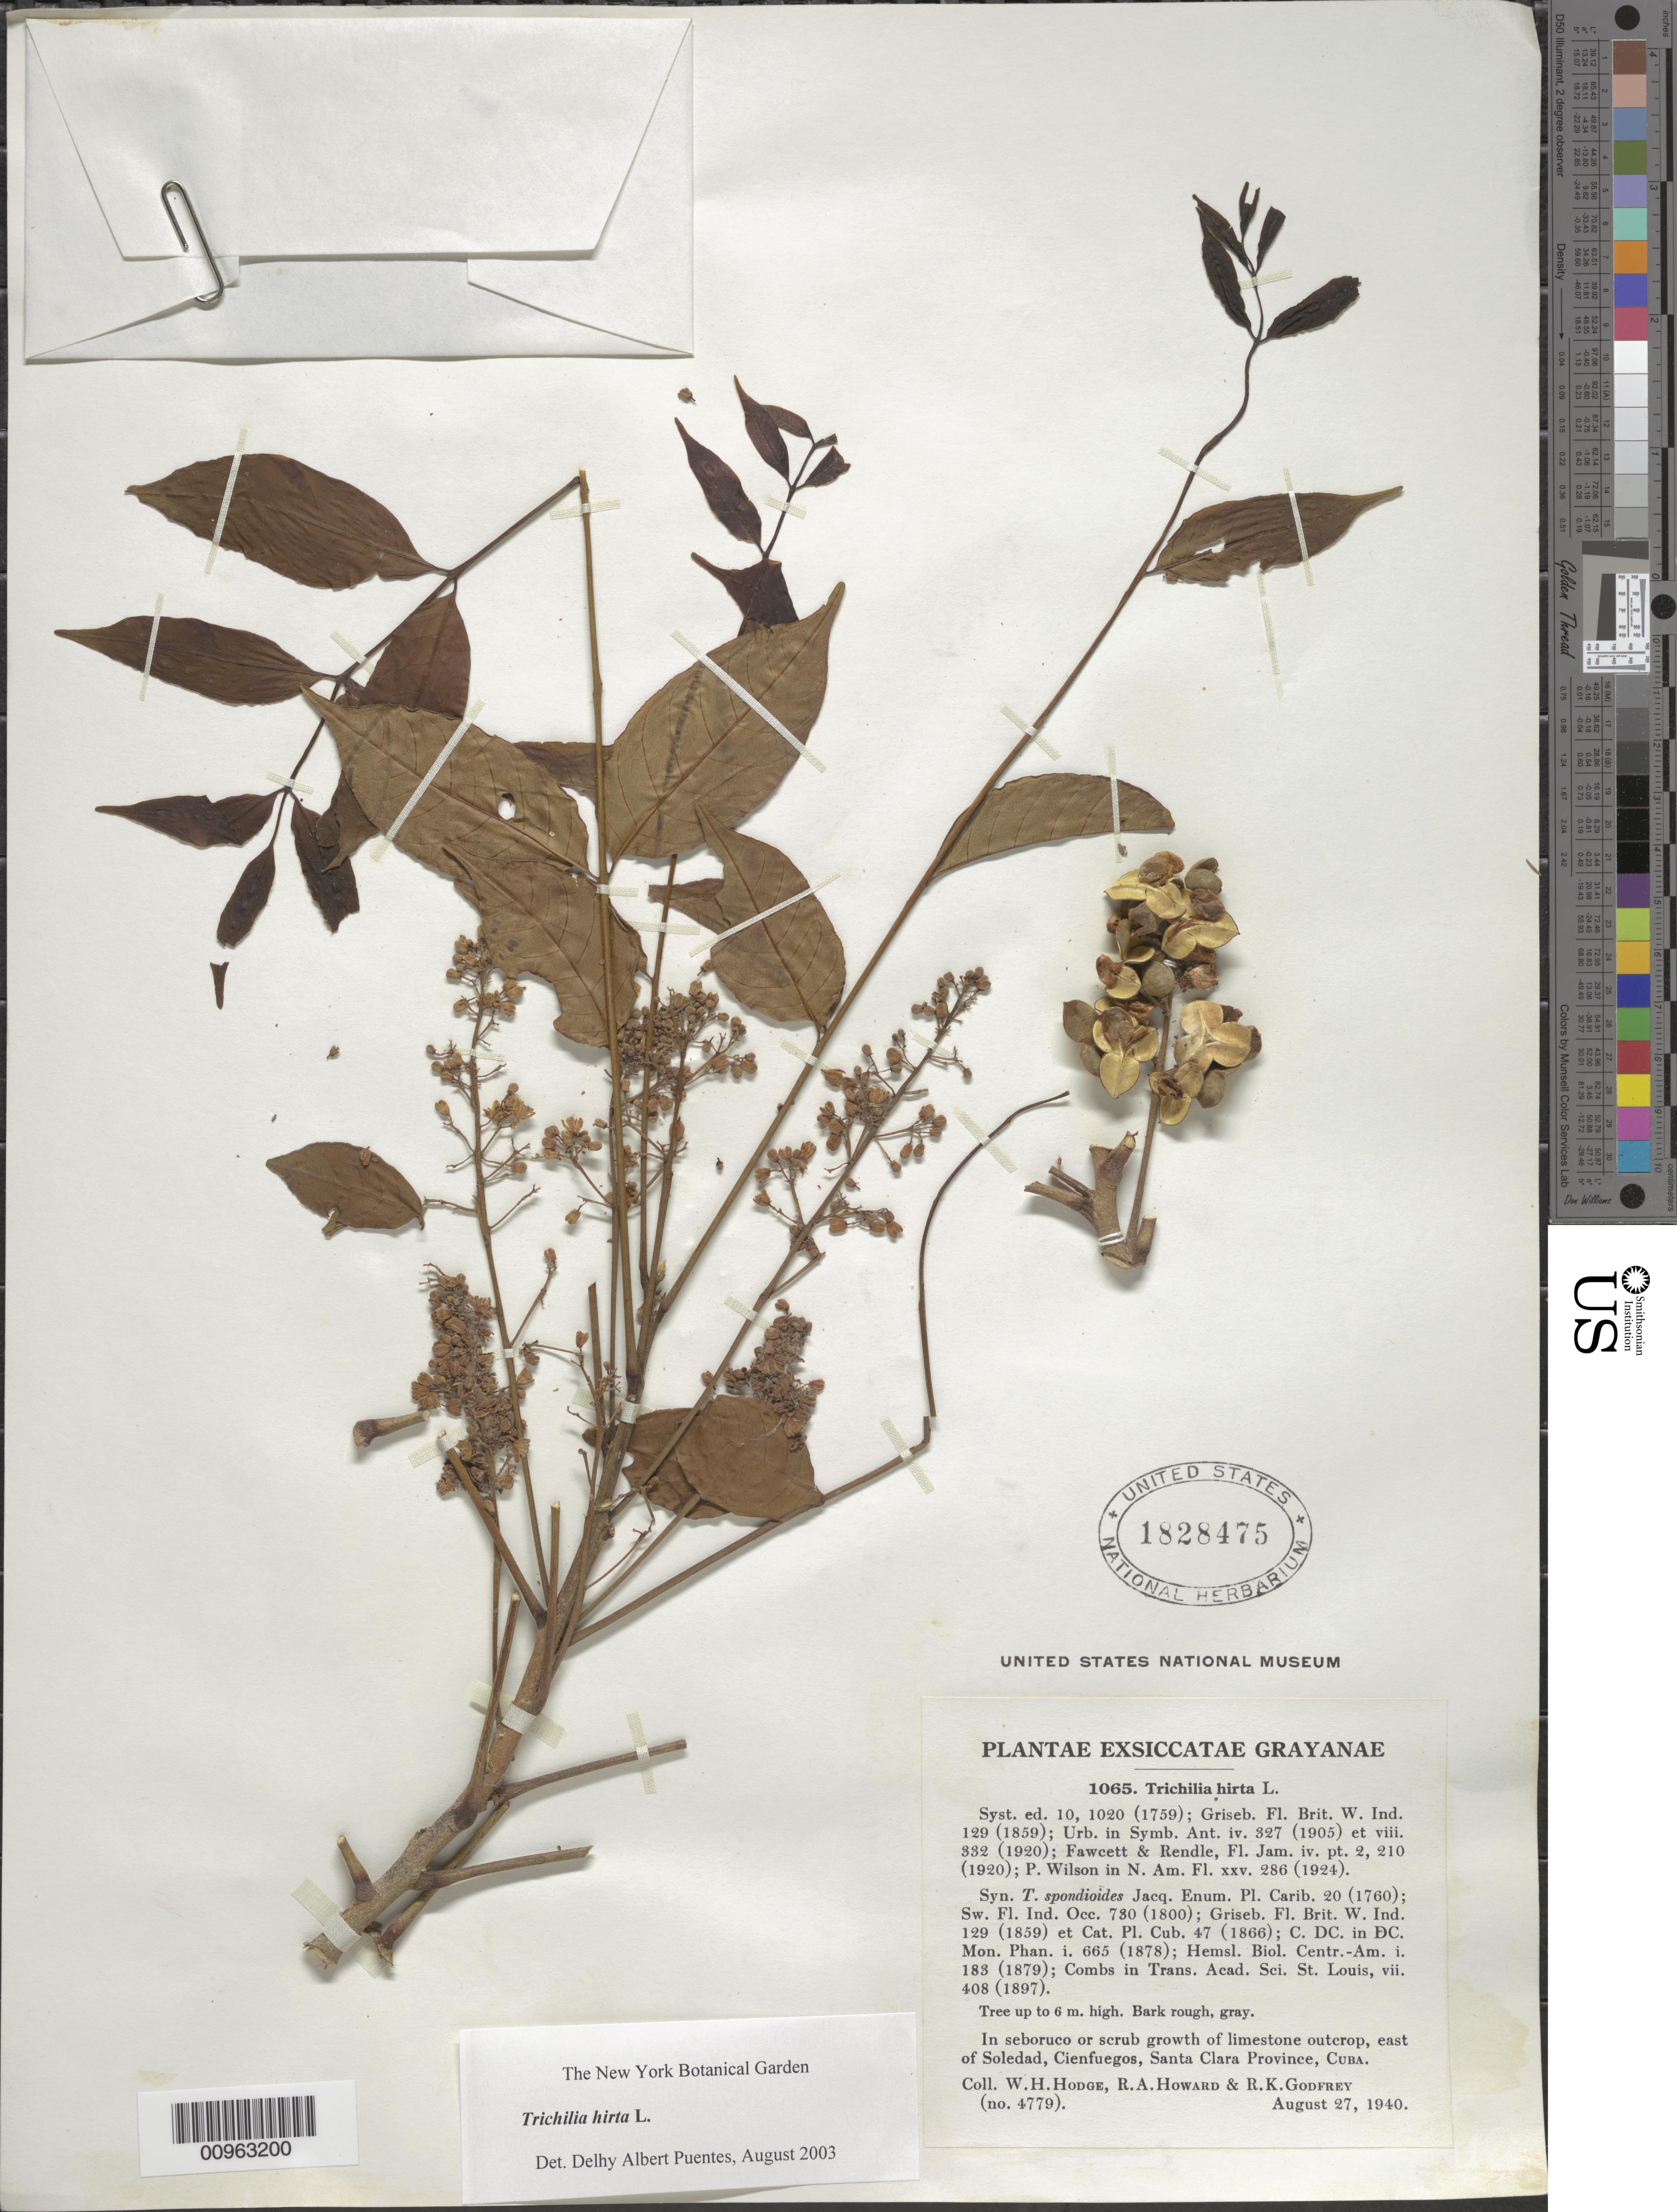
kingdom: Plantae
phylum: Tracheophyta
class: Magnoliopsida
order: Sapindales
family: Meliaceae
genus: Trichilia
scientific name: Trichilia hirta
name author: L.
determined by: Puentes, D. A.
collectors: W. Hodge, R. A. Howard & R. K. Godfrey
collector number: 4779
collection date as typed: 27 Aug 1940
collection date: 1940-08-27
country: Cuba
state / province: Cienfuegos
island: Cuba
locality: East of Soledad, Cienfuegos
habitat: In seboruco or scrub growth of limestone outcrop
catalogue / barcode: US 1828475